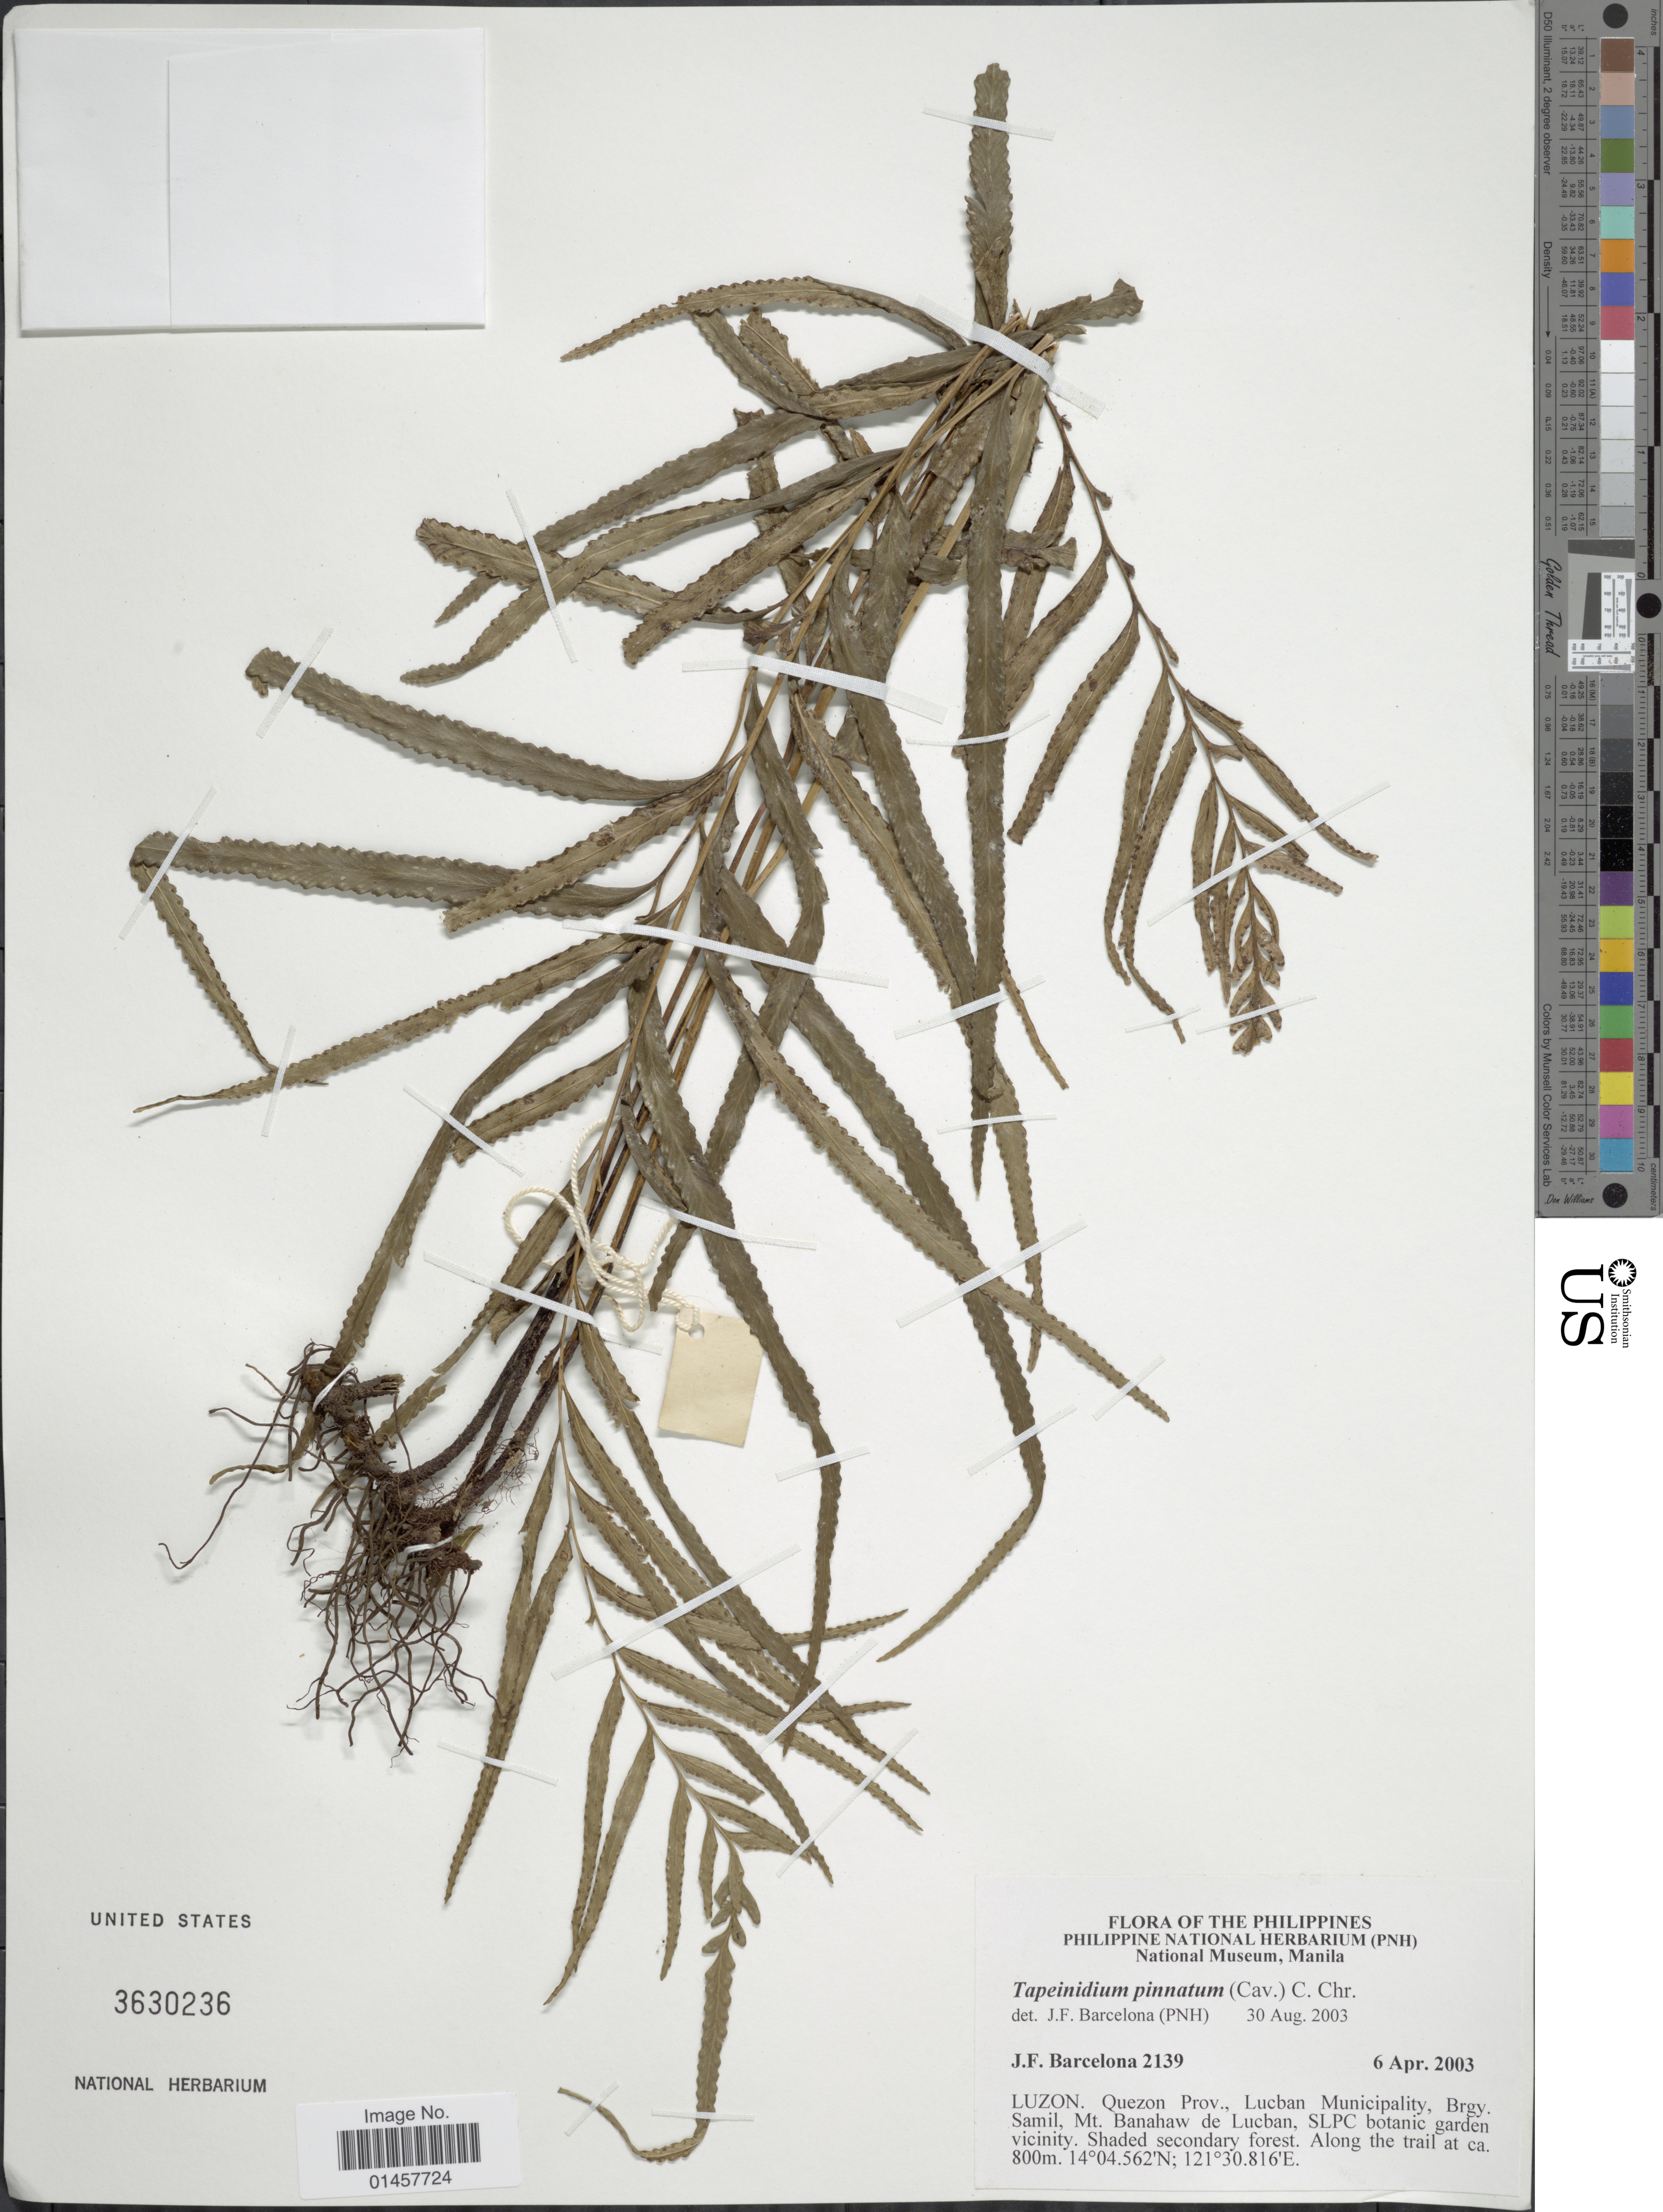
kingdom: Plantae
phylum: Tracheophyta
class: Polypodiopsida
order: Polypodiales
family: Lindsaeaceae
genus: Tapeinidium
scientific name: Tapeinidium pinnatum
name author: (Cav.) C. Chr.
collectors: J. F. Barcelona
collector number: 2139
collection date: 2003-04-06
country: Philippines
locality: Luzon, Quezon prov., Lucban Municipality, Brgy. Samil, Mt. Banahaw de Lucban SLPC botanic garden vicinity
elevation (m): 800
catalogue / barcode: US 3630236